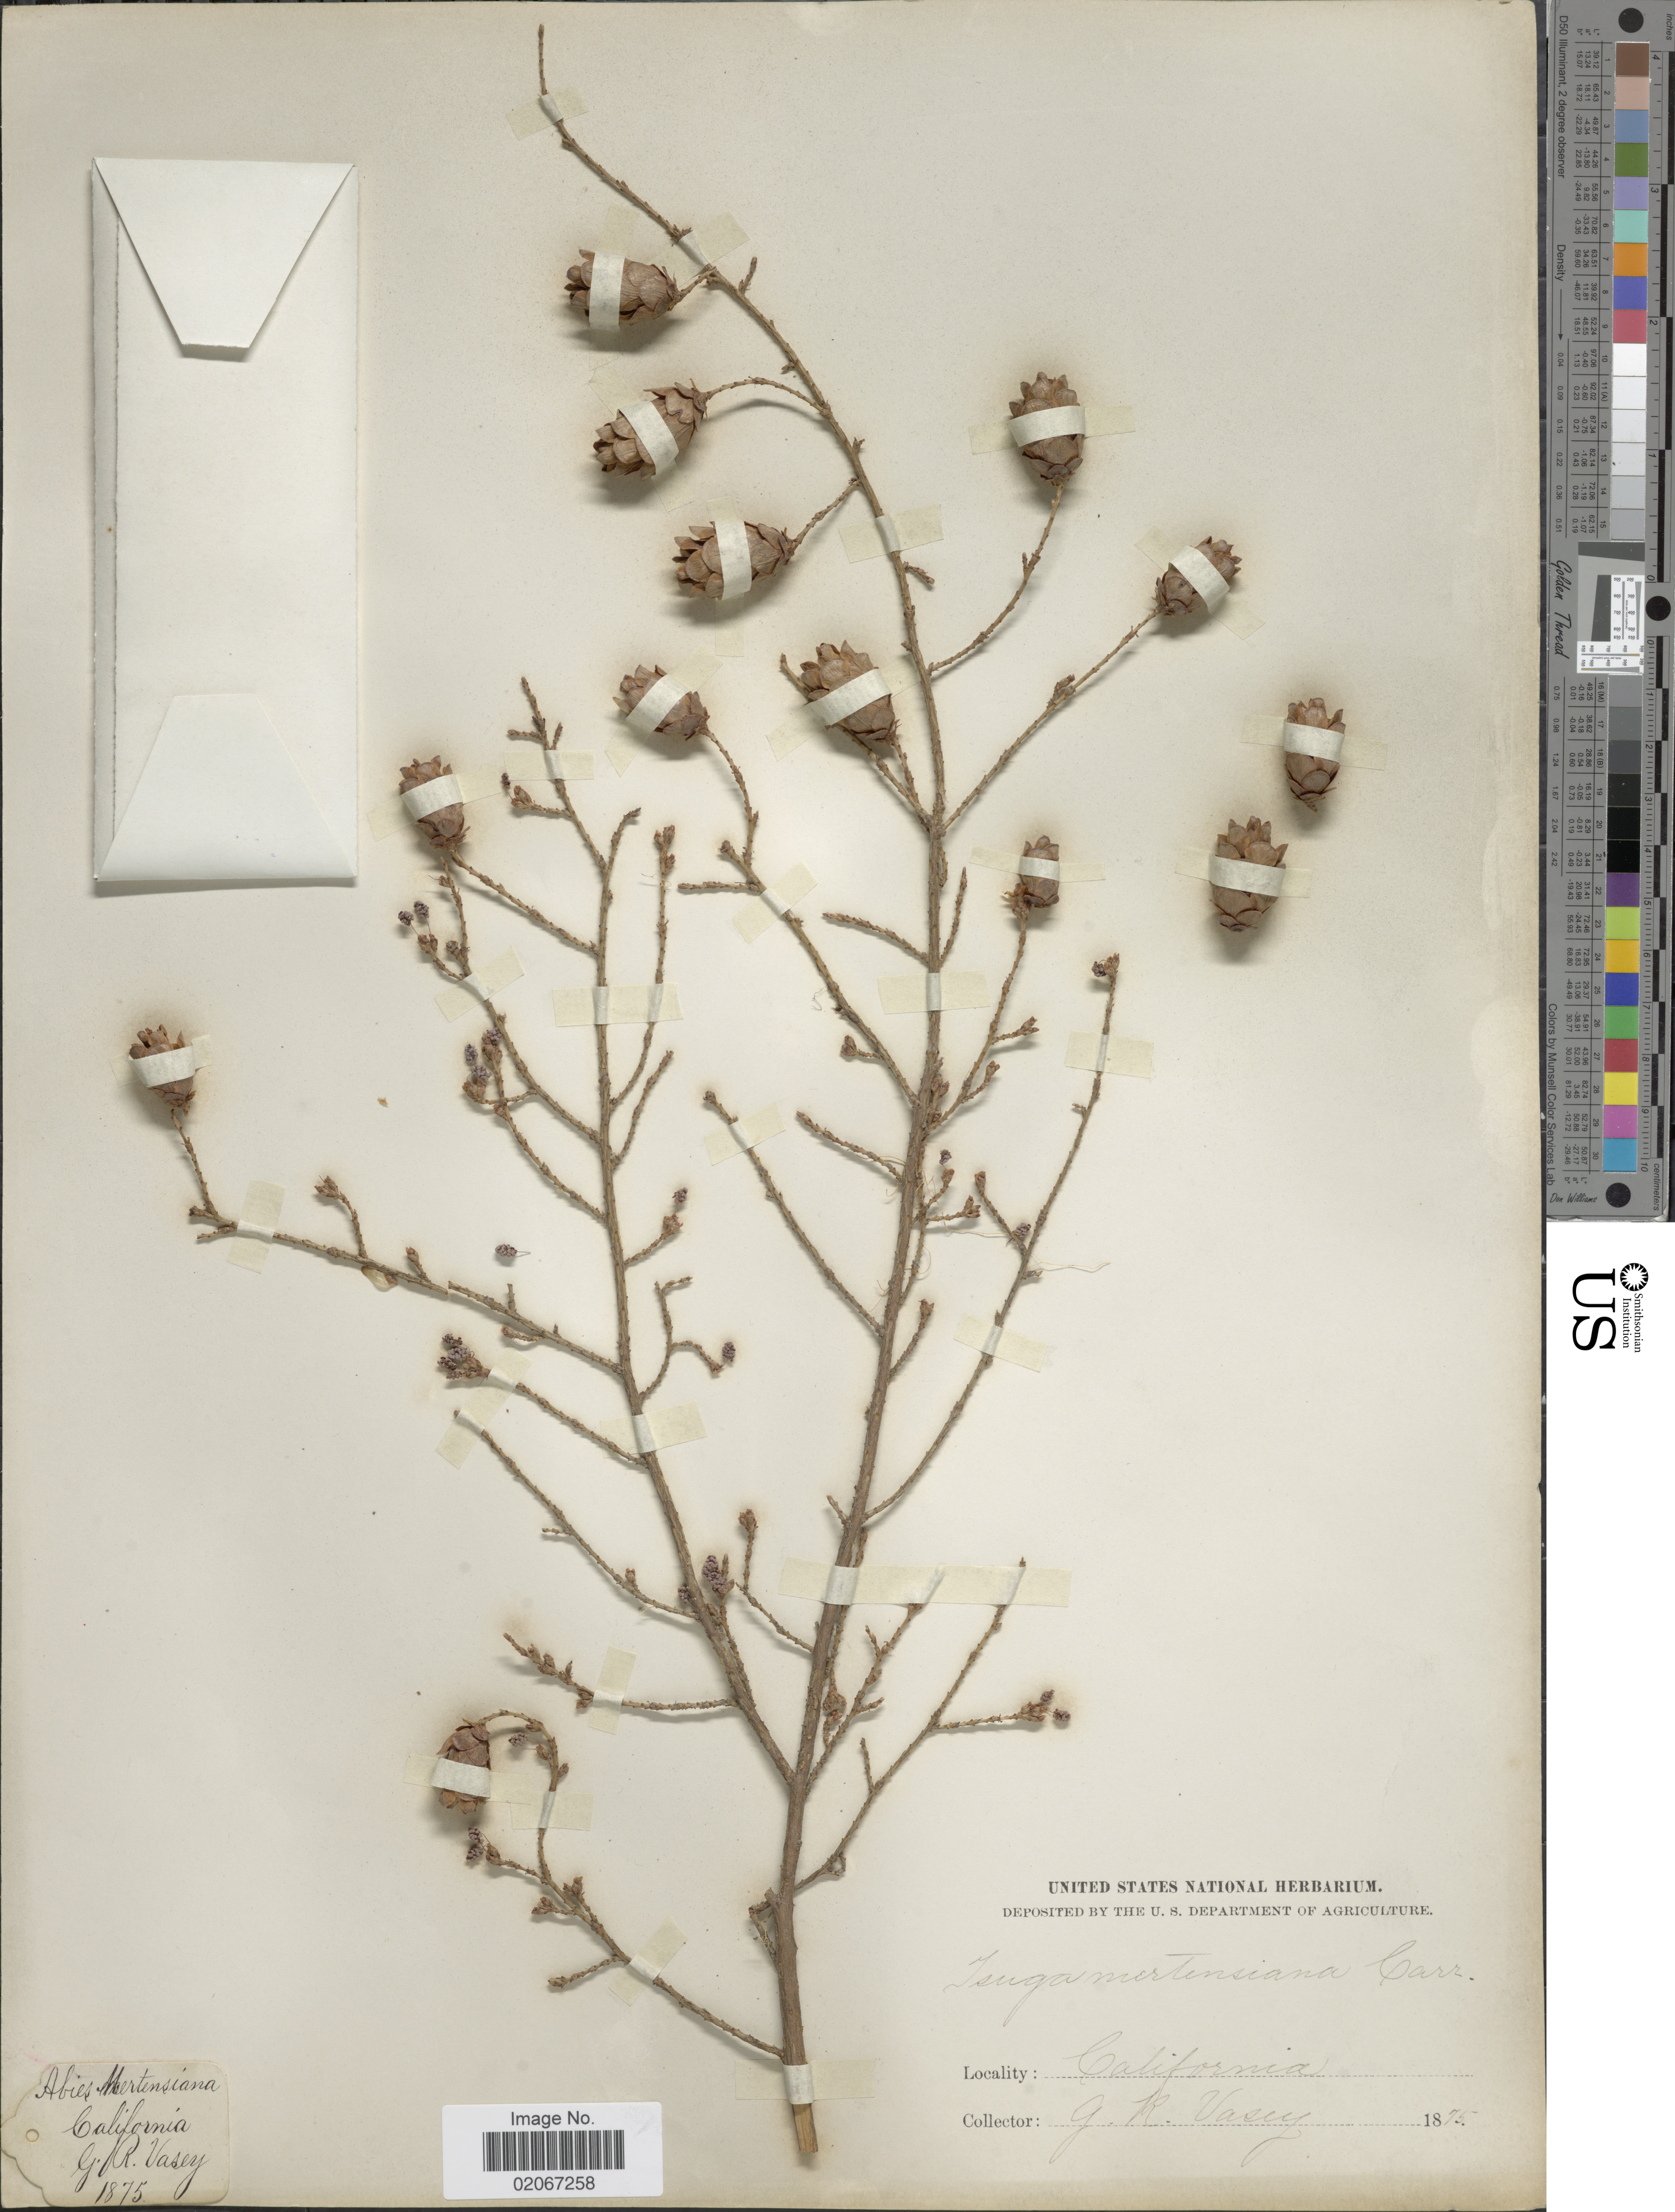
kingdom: Plantae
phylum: Tracheophyta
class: Pinopsida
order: Pinales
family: Pinaceae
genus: Tsuga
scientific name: Tsuga heterophylla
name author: (Raf.) Sarg.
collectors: G. R. Vasey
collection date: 1875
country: United States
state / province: California